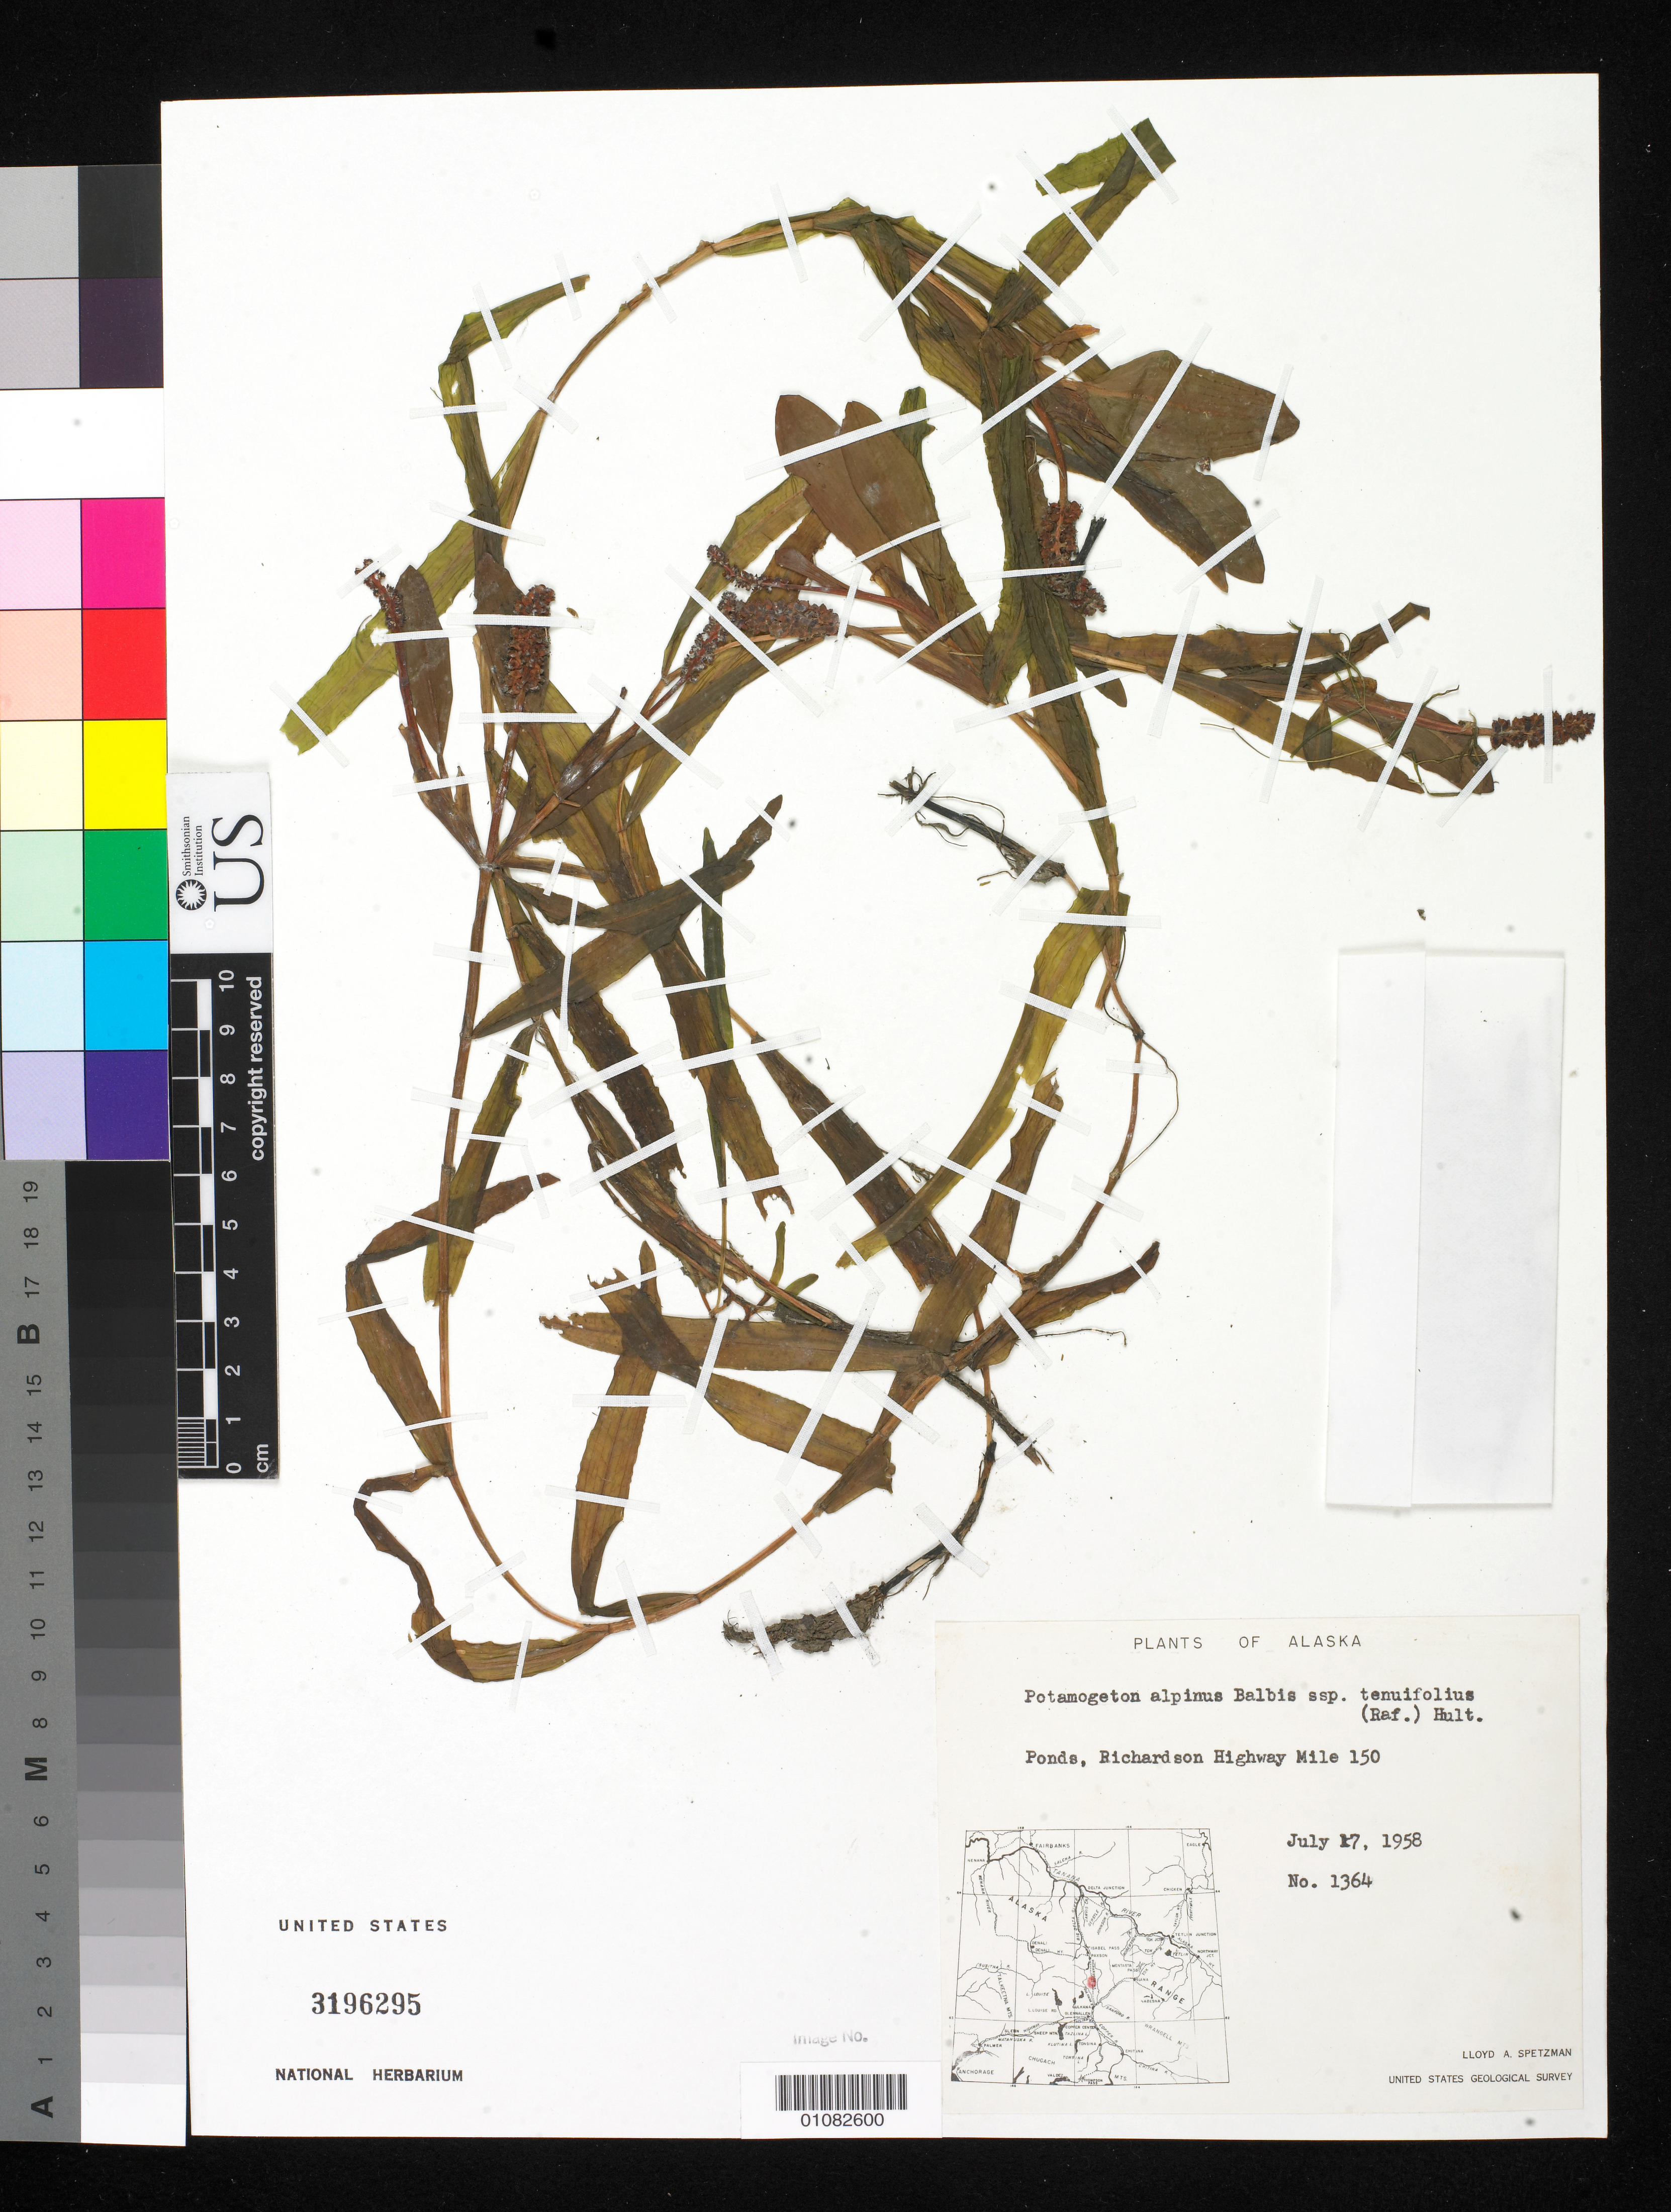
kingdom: Plantae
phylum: Tracheophyta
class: Liliopsida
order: Alismatales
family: Potamogetonaceae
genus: Potamogeton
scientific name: Potamogeton alpinus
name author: Balb.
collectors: L. Spetzman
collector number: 1364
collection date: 1958-07-17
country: United States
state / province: Alaska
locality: Richardson Highway Mile 150, ponds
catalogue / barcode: US 3196295